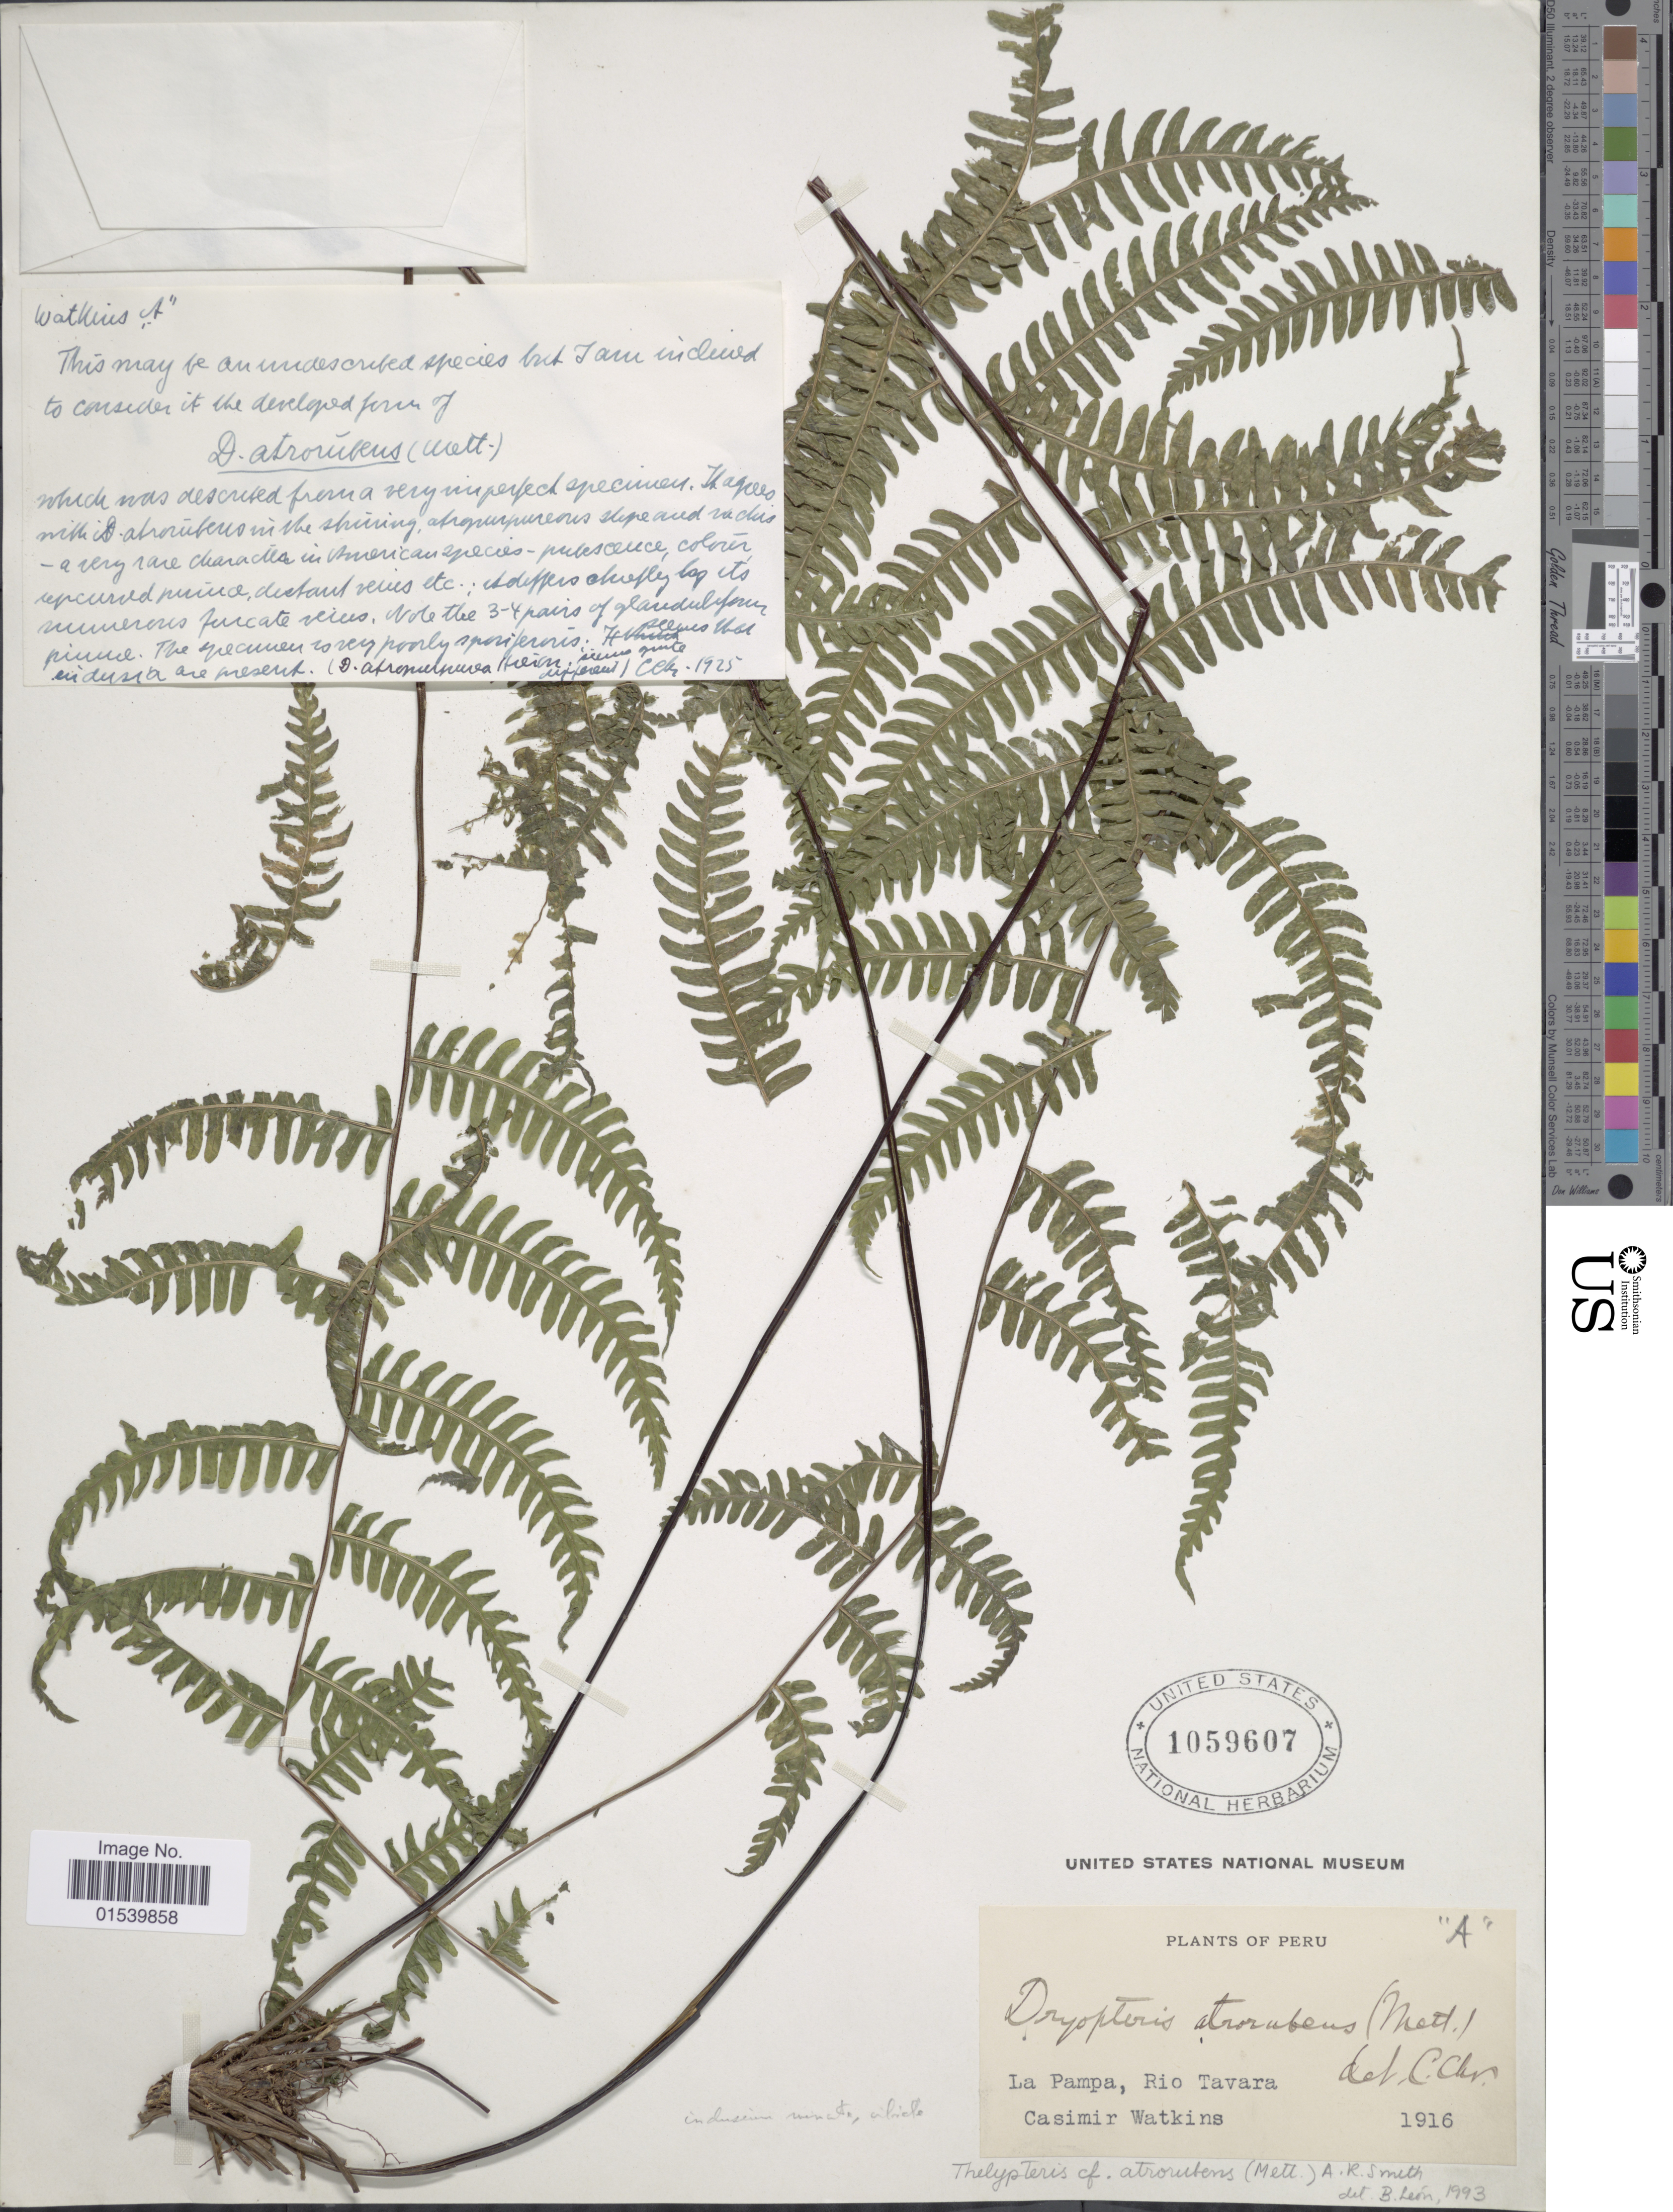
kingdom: Plantae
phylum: Tracheophyta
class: Polypodiopsida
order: Polypodiales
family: Thelypteridaceae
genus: Amauropelta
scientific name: Amauropelta atrorubens (Kuhn) comb. nov., ined. 2015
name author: (Kuhn)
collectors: C. Watkins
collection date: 1916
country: Peru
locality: La Pampa, Rio Tavara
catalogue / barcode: US 1059607